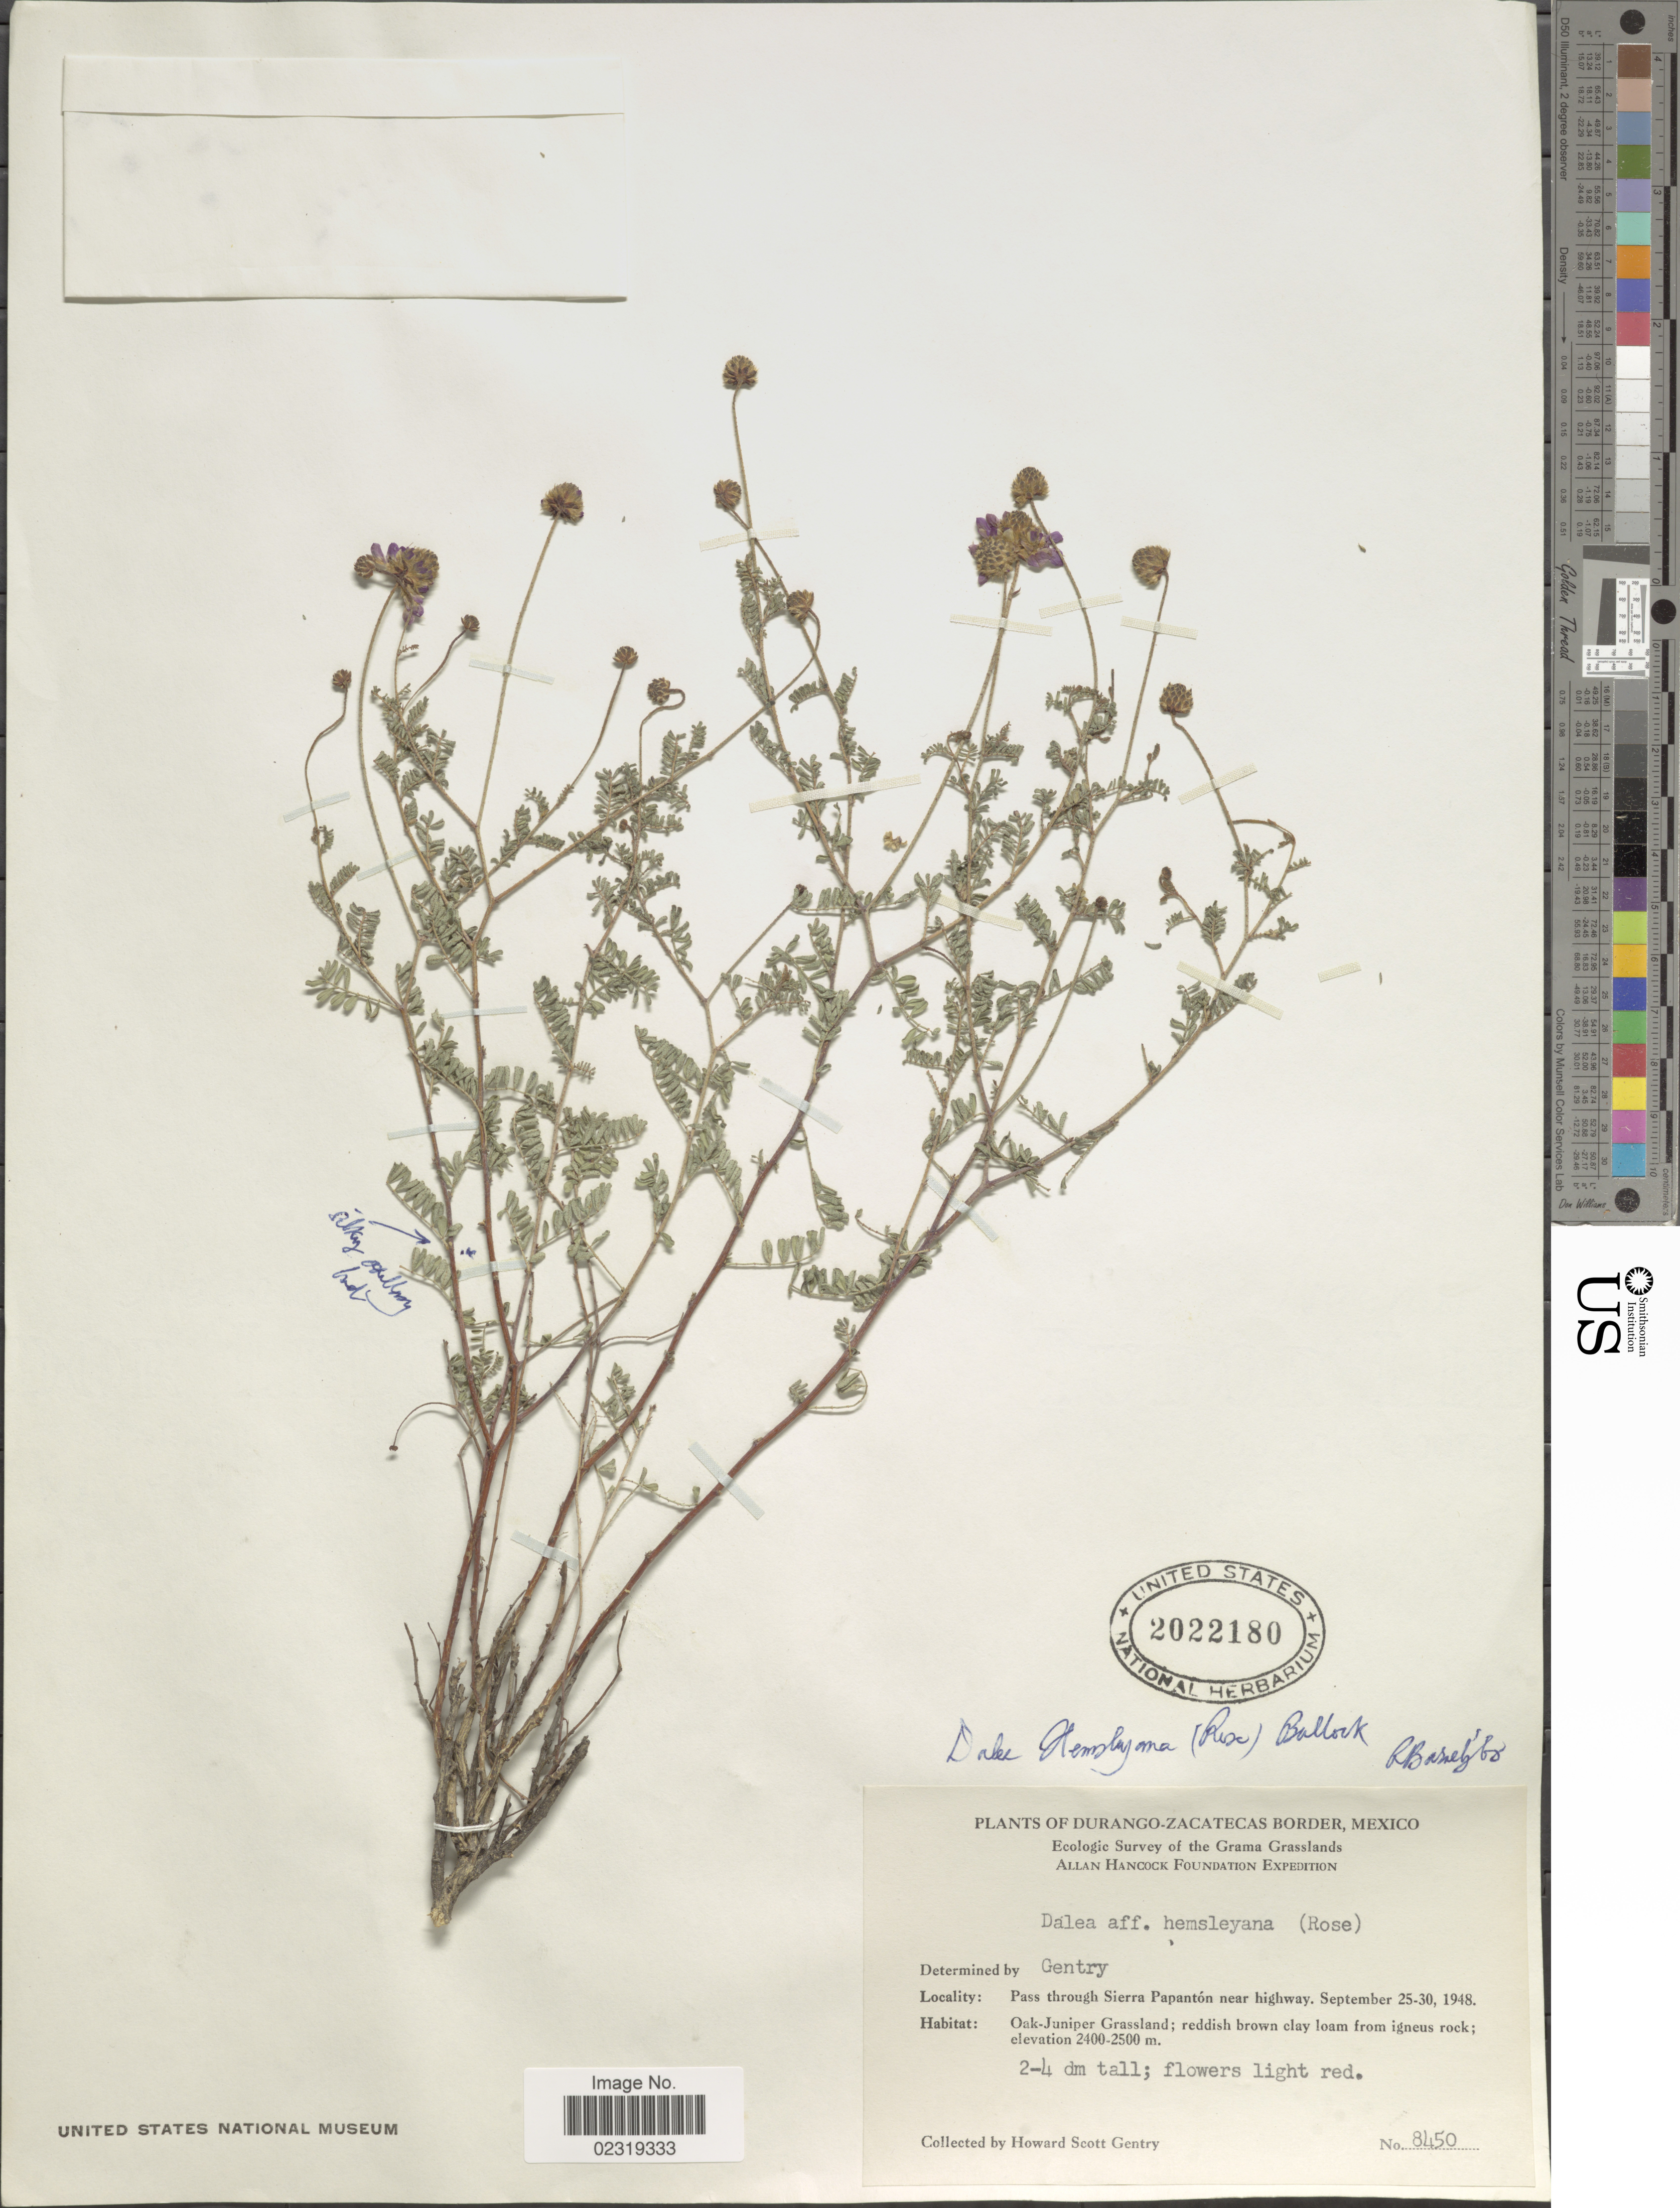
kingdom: Plantae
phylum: Tracheophyta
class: Magnoliopsida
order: Fabales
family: Fabaceae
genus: Dalea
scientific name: Dalea hemsleyana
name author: (M. Rose) Bullock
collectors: H. S. Gentry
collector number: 8450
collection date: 1948-09-25/1948-09-30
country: Mexico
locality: Durango-Zacatecas Border. Pass through Sierra Papantón near highway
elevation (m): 2400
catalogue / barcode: US 2022180